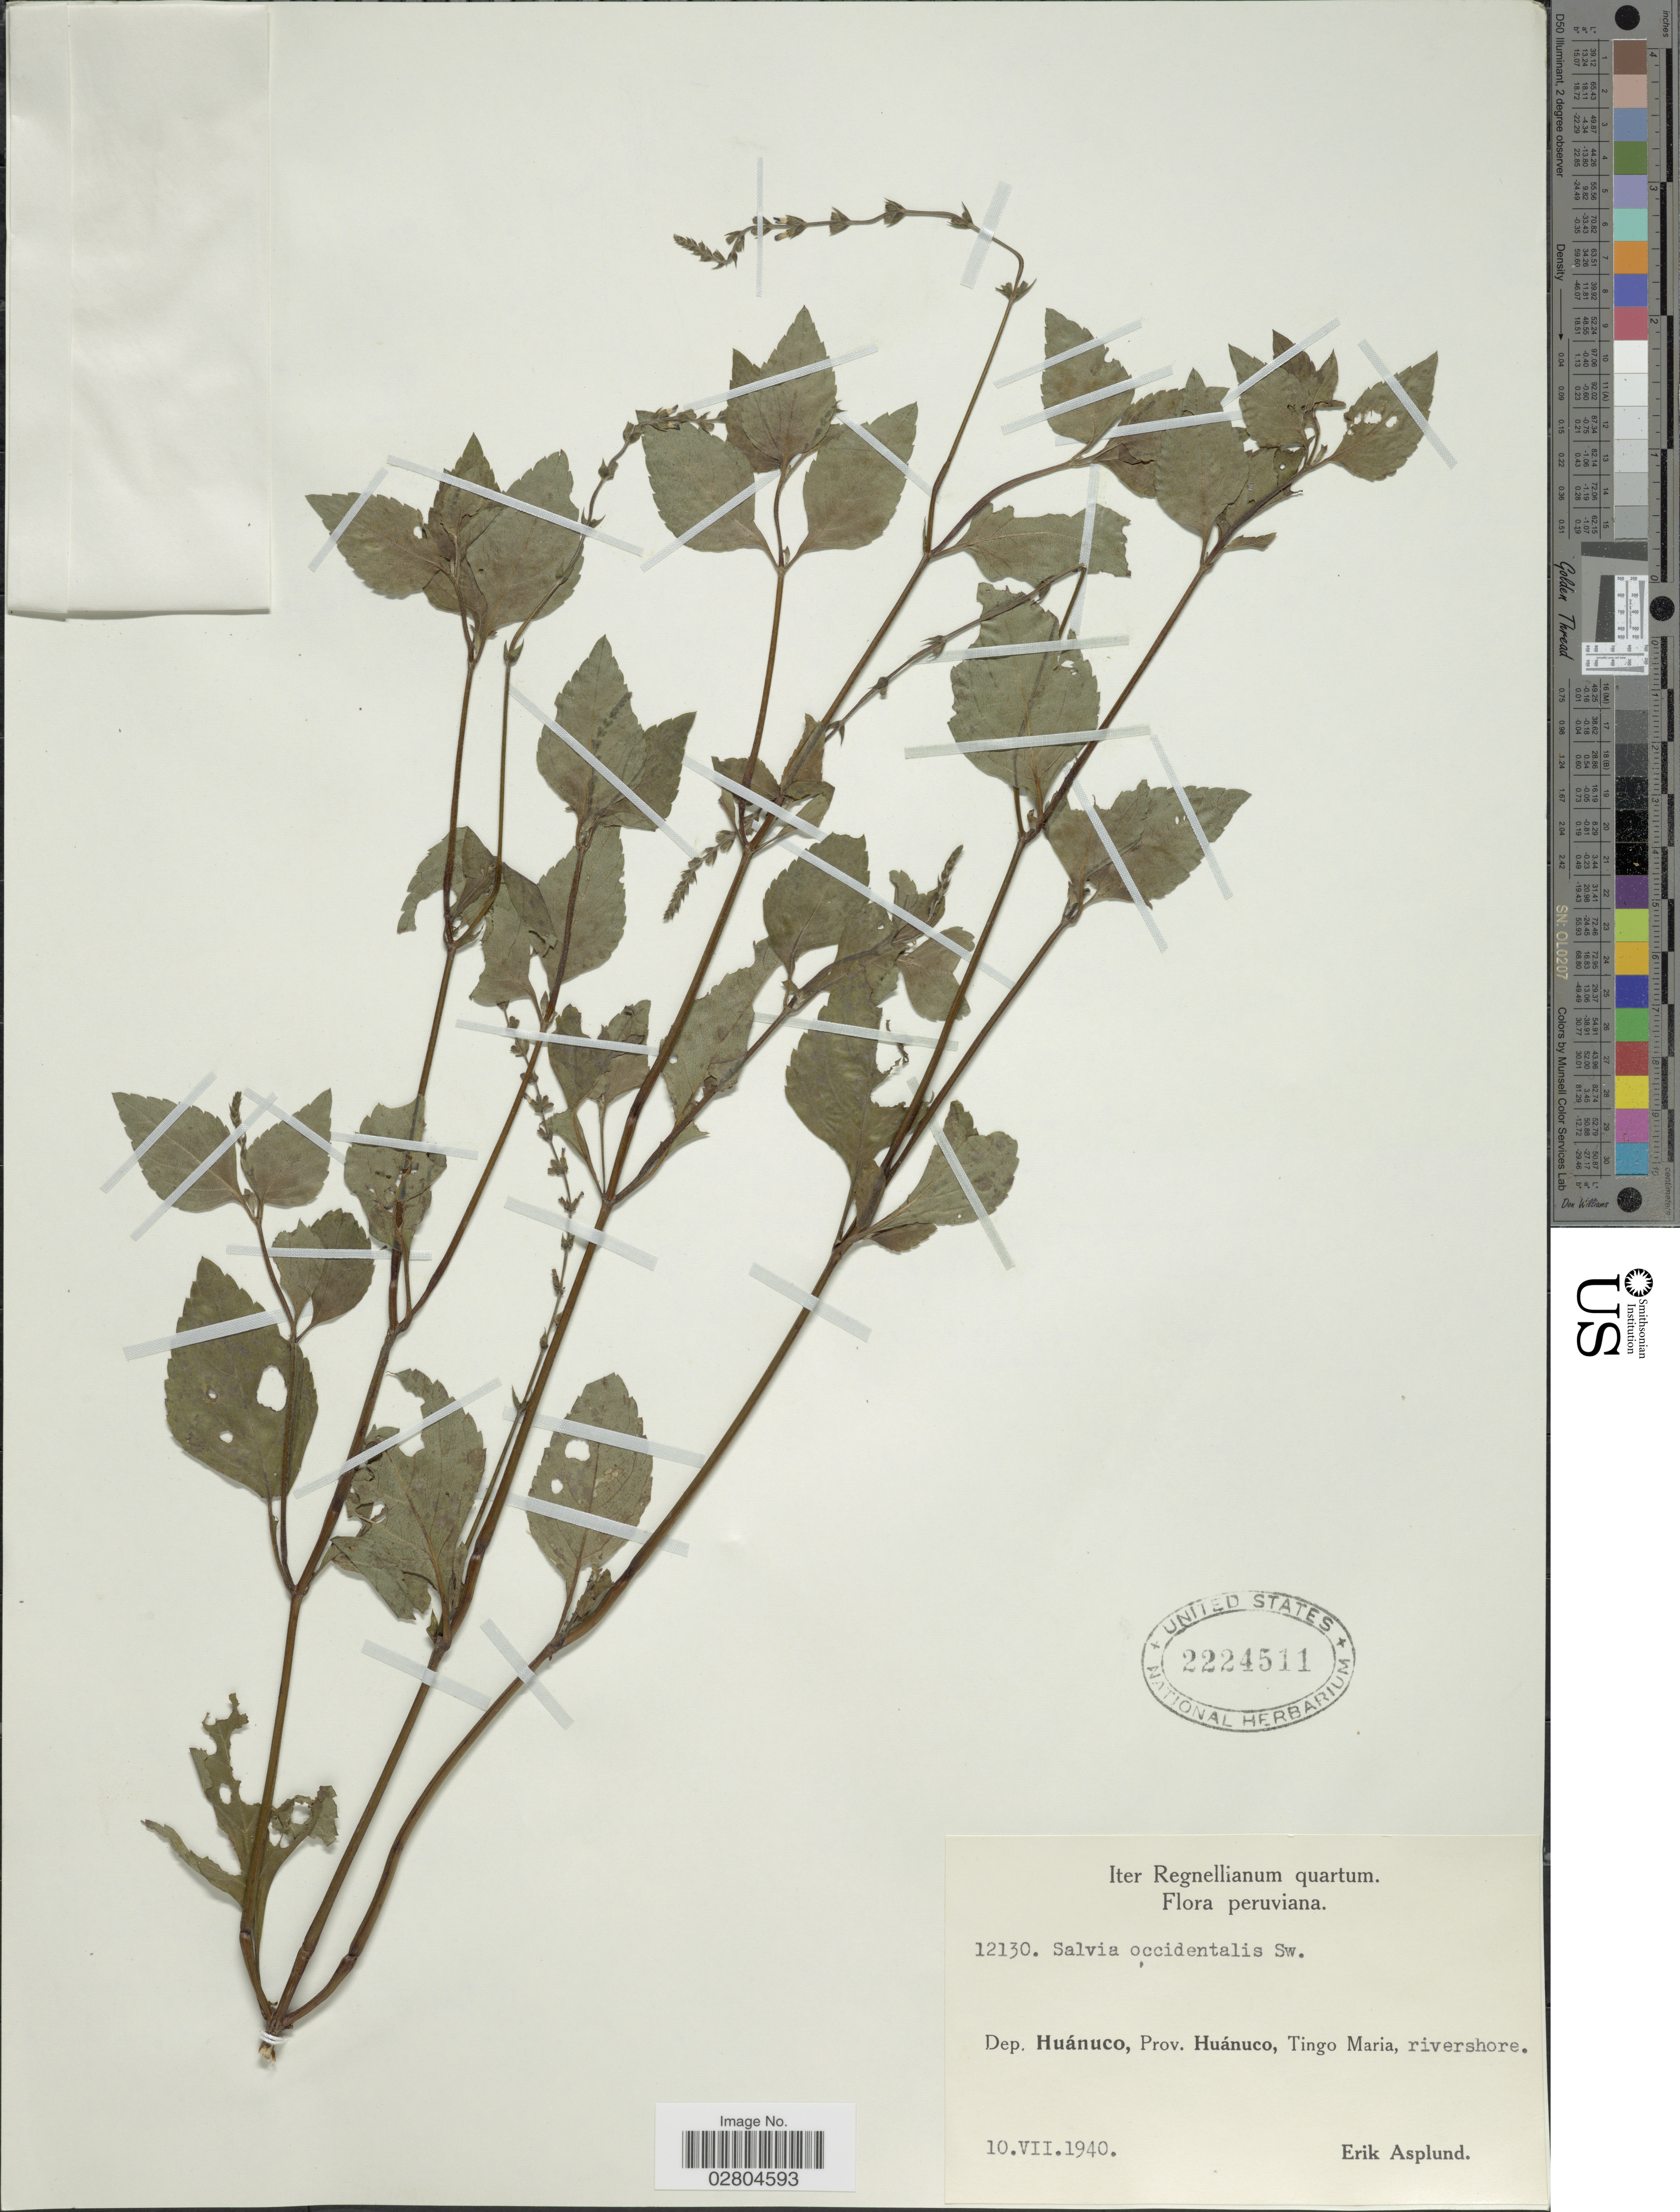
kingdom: Plantae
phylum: Tracheophyta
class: Magnoliopsida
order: Lamiales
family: Lamiaceae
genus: Salvia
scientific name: Salvia occidentalis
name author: Sw.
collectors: E. Asplund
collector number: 12130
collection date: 1940-07-10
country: Peru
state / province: Huánuco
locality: Dep. Huánuco, Tingo Maria, rivershore.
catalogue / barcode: US 2224511